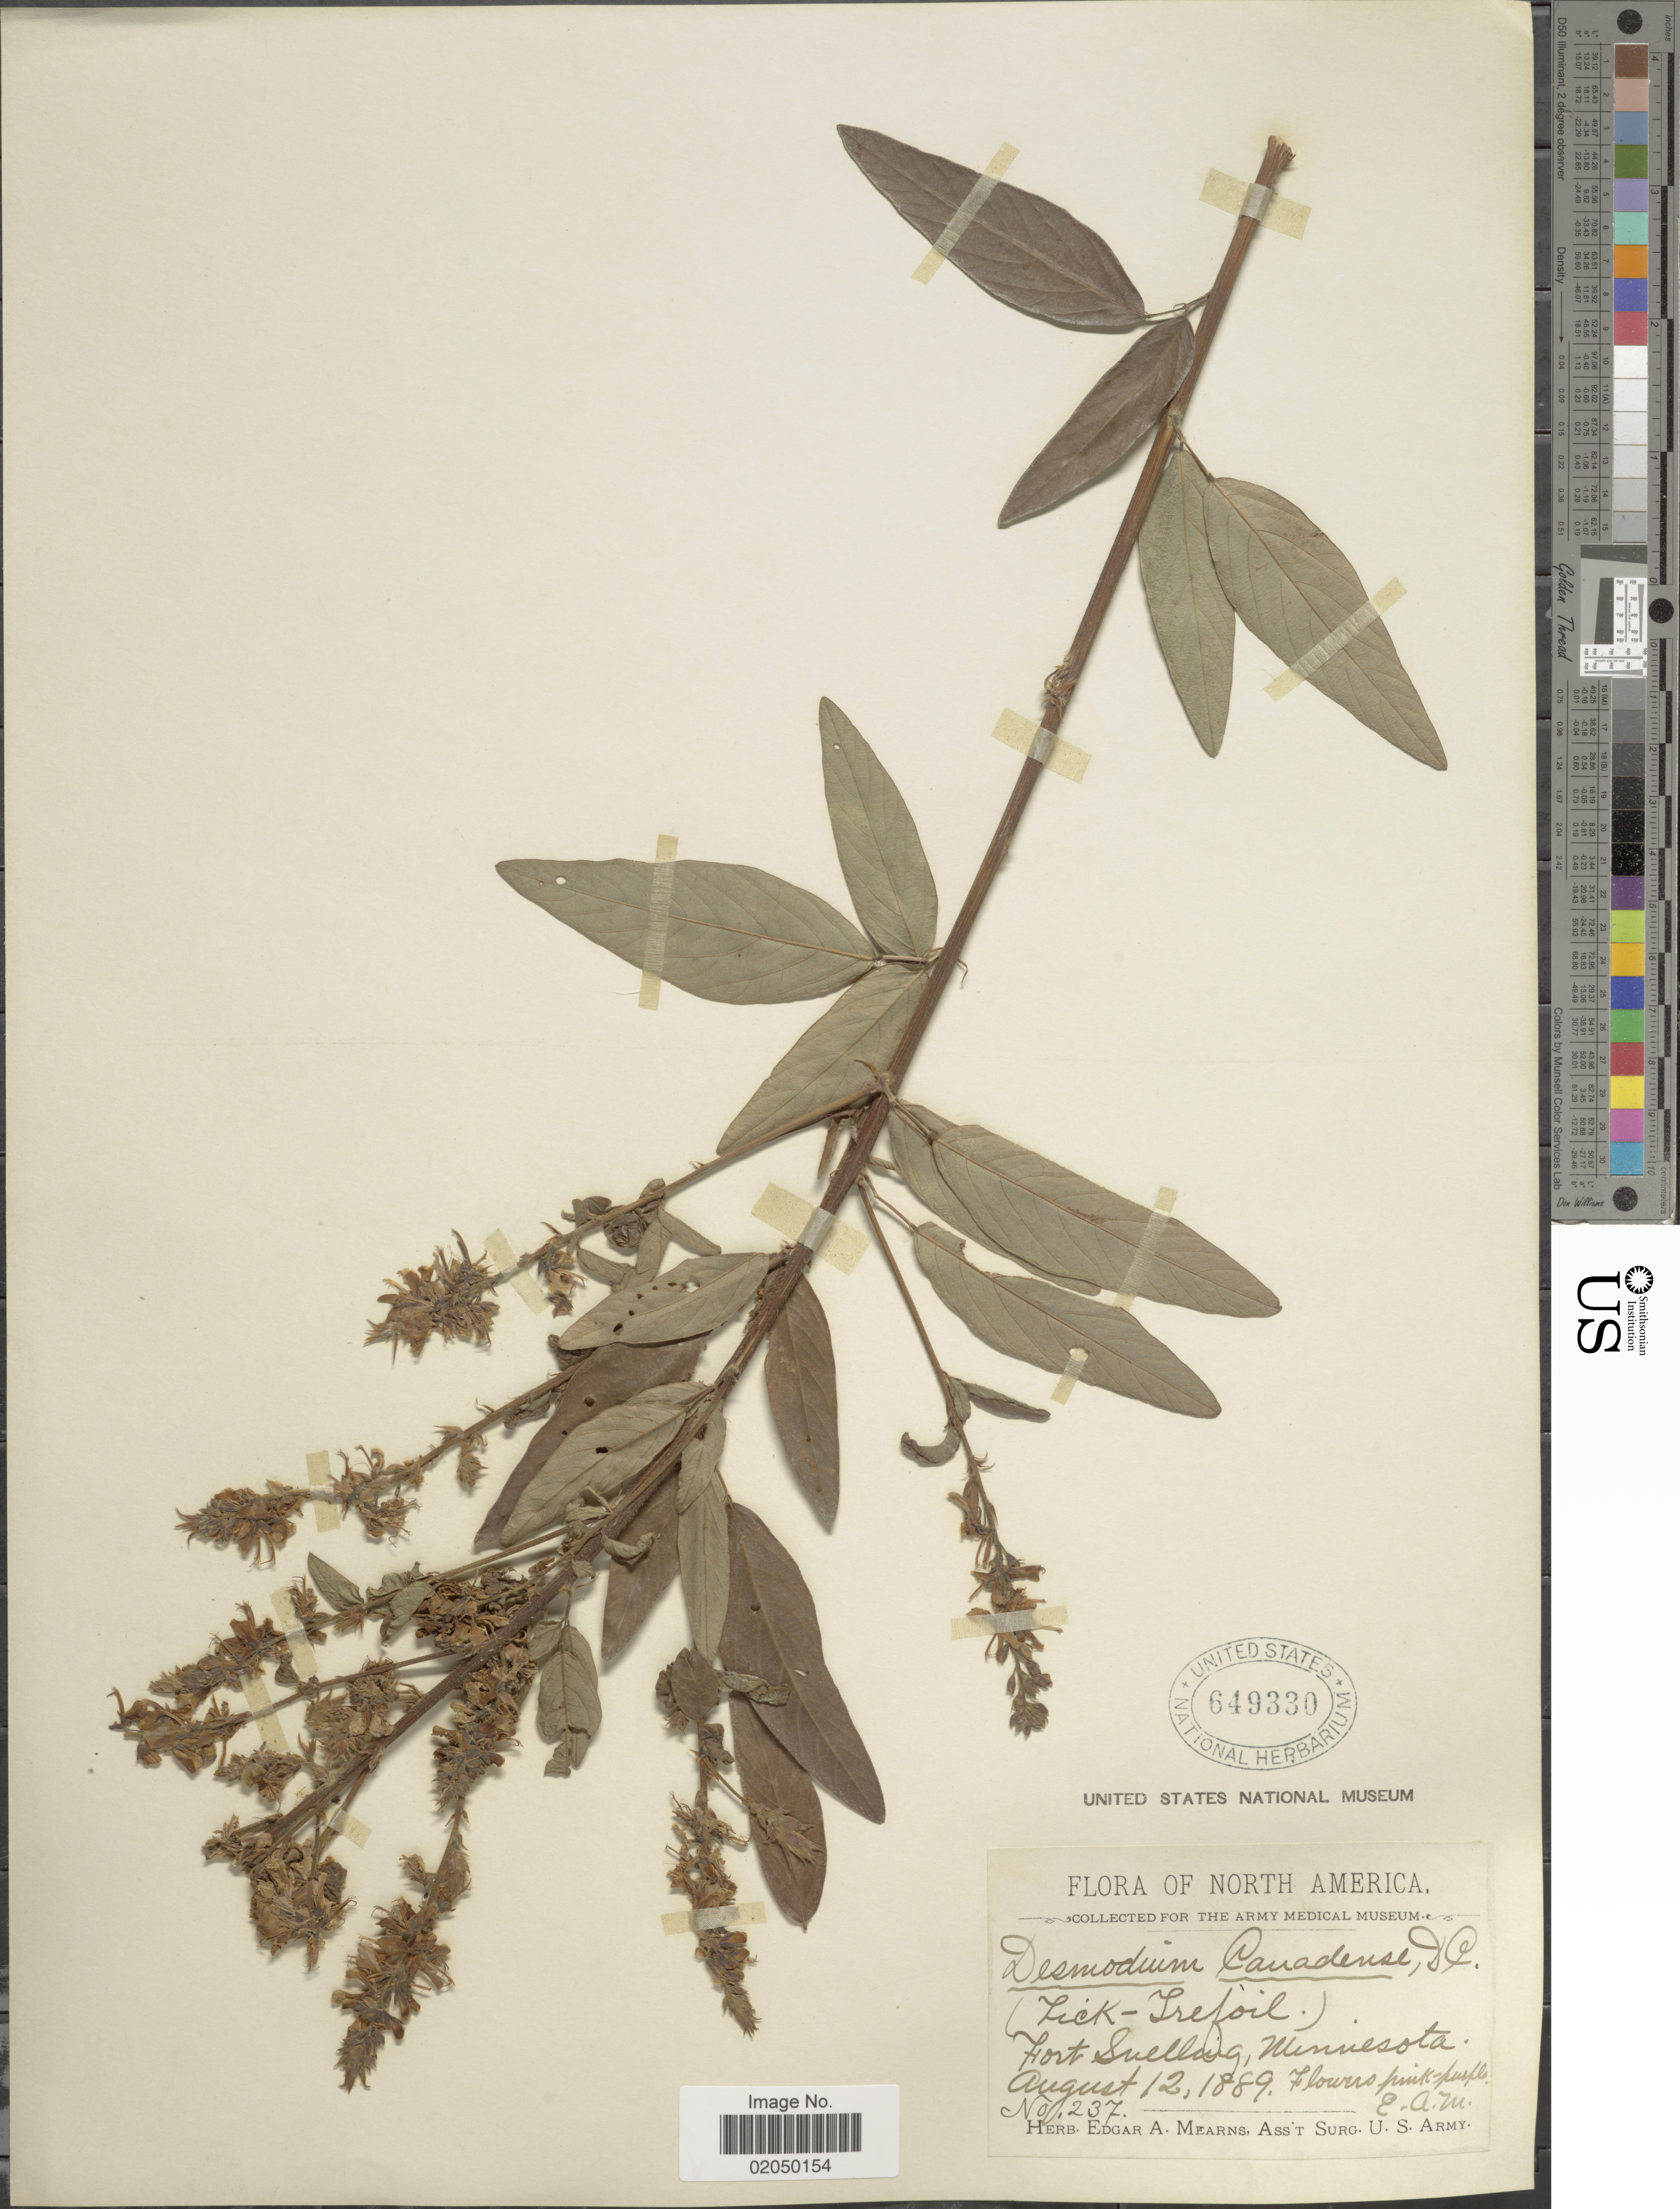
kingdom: Plantae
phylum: Tracheophyta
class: Magnoliopsida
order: Fabales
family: Fabaceae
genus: Desmodium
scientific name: Desmodium canadense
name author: (L.) DC.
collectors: E. A. Mearns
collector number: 237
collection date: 1889-08-12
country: United States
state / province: Minnesota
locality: Fort Snelling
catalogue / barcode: US 649330